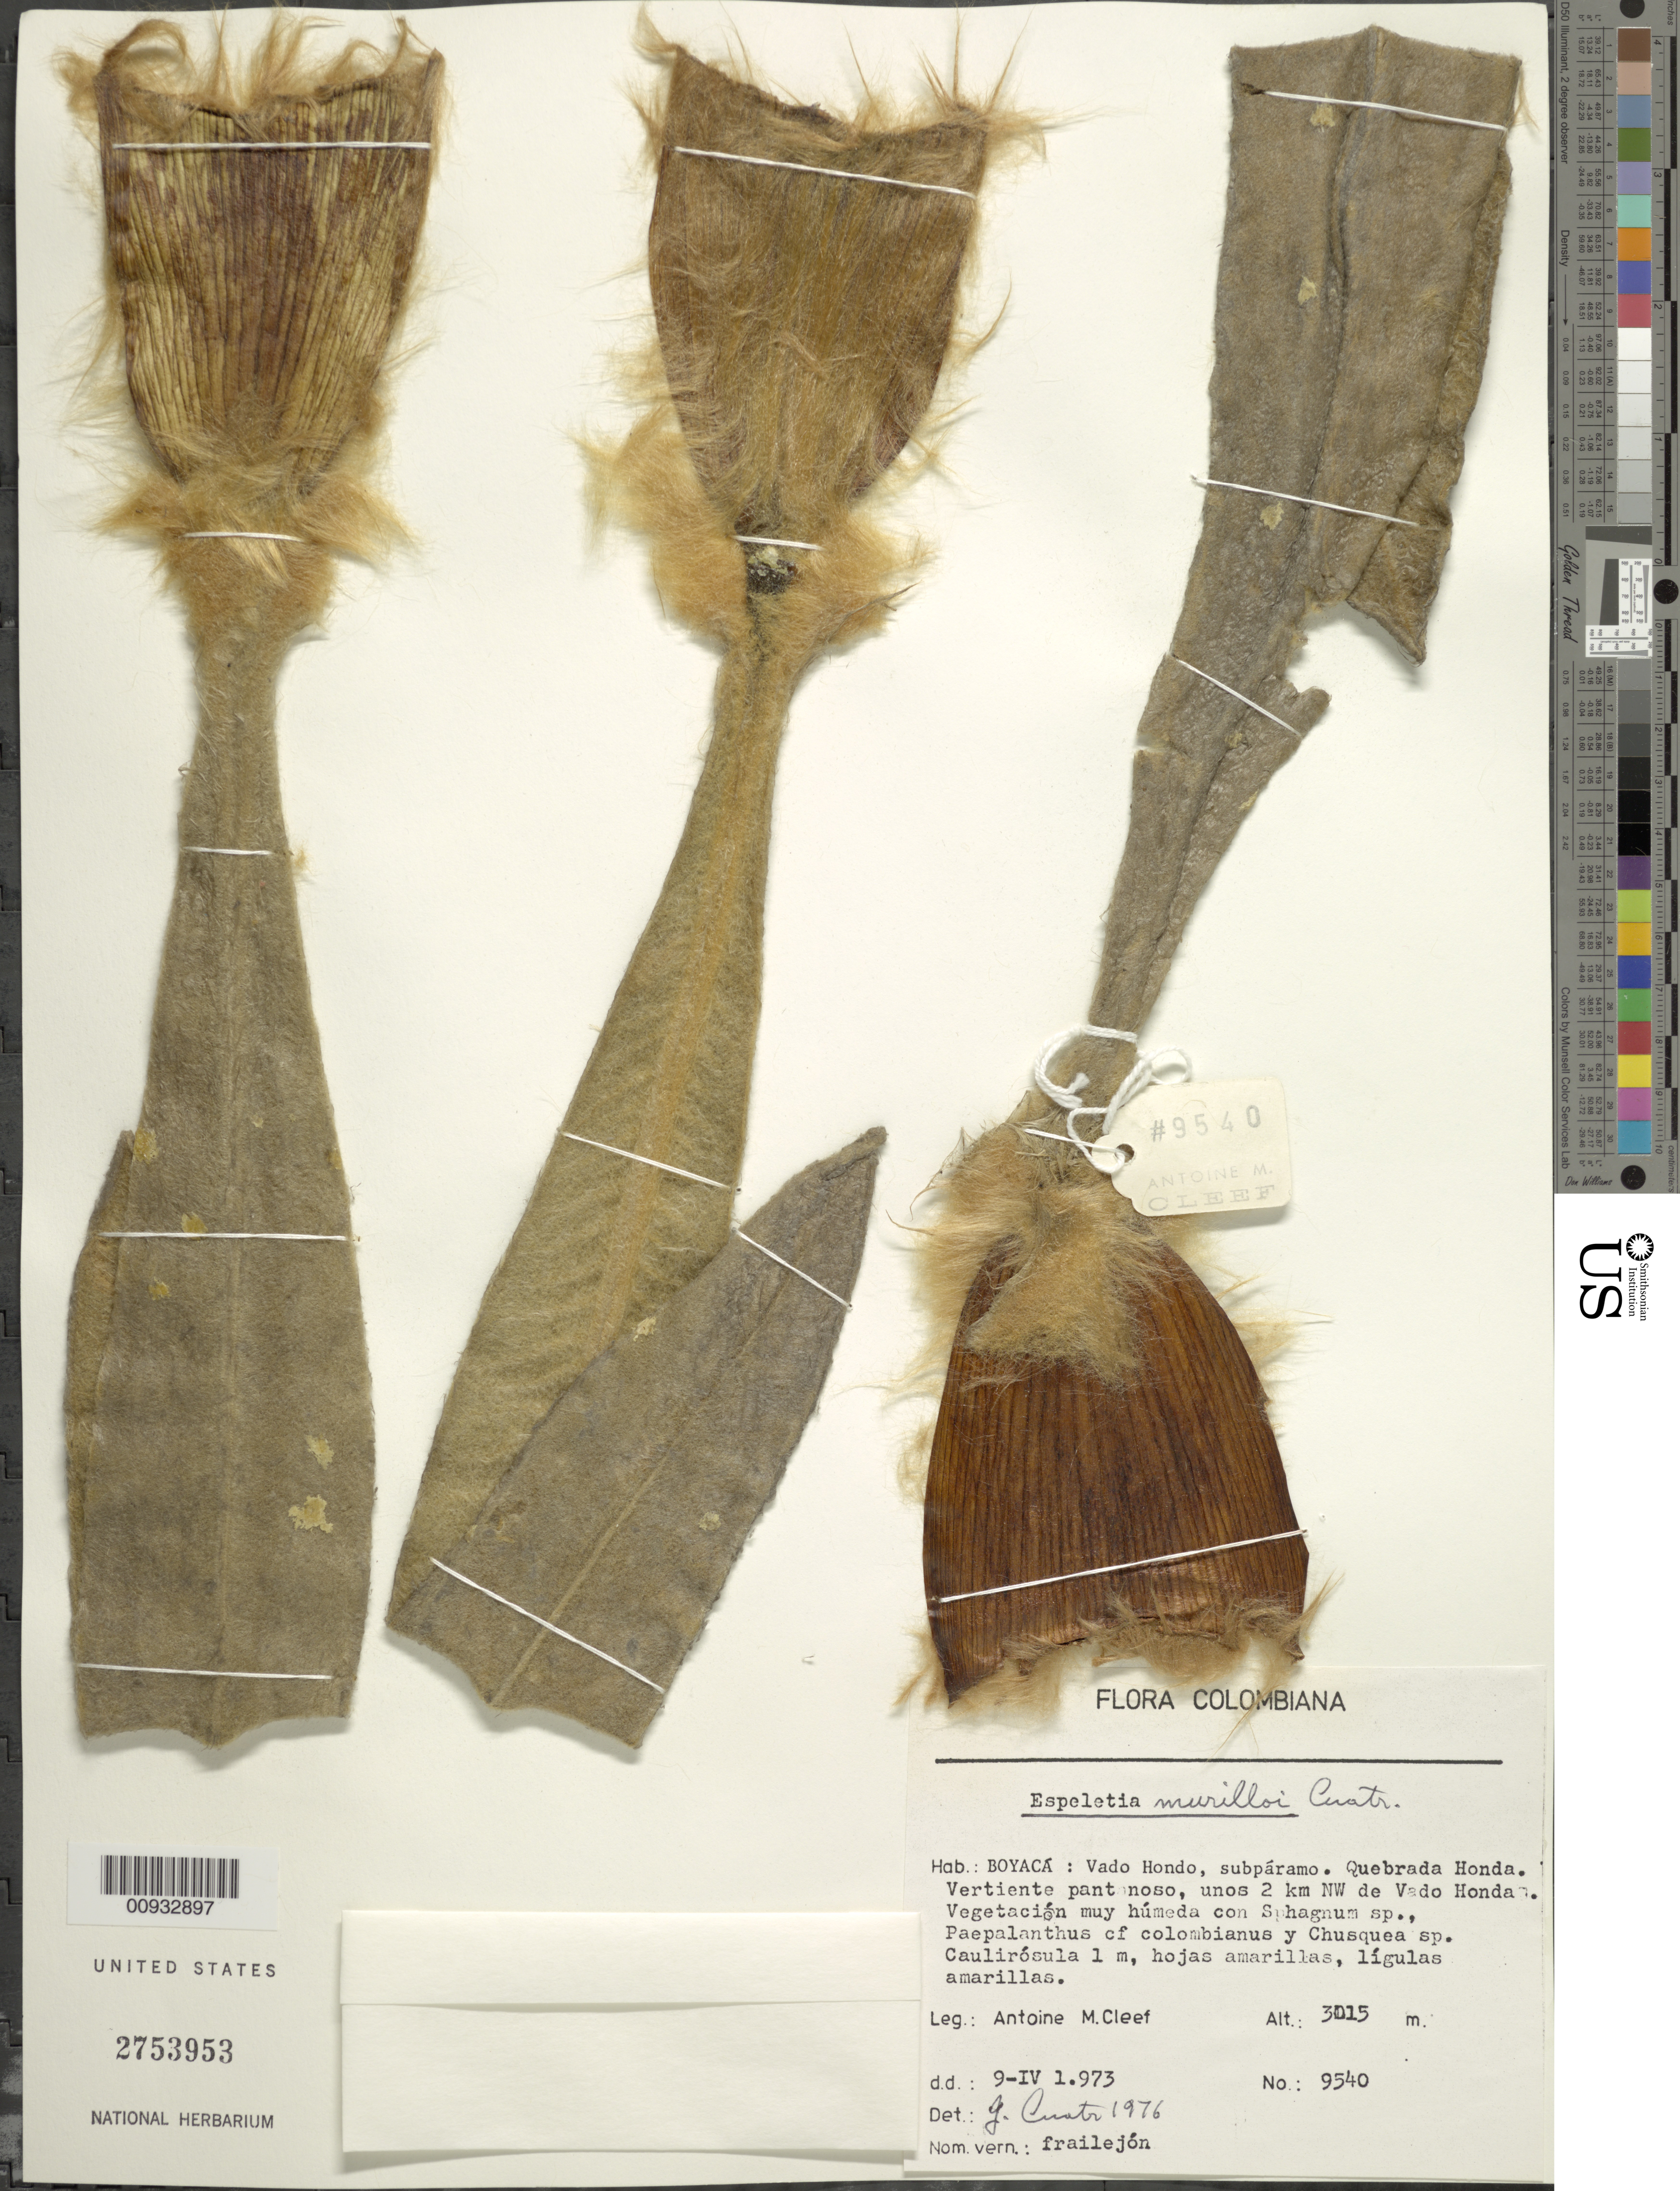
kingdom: Plantae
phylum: Tracheophyta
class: Magnoliopsida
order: Asterales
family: Asteraceae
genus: Espeletia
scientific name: Espeletia murilloi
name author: Cuatrec.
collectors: A. M. Cleef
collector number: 9540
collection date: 1973-04-09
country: Colombia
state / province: Boyacá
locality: Vado Hondo, Quebrada Honda, unos 2 km NW de Vado Honda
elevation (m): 3015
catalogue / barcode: US 2753953